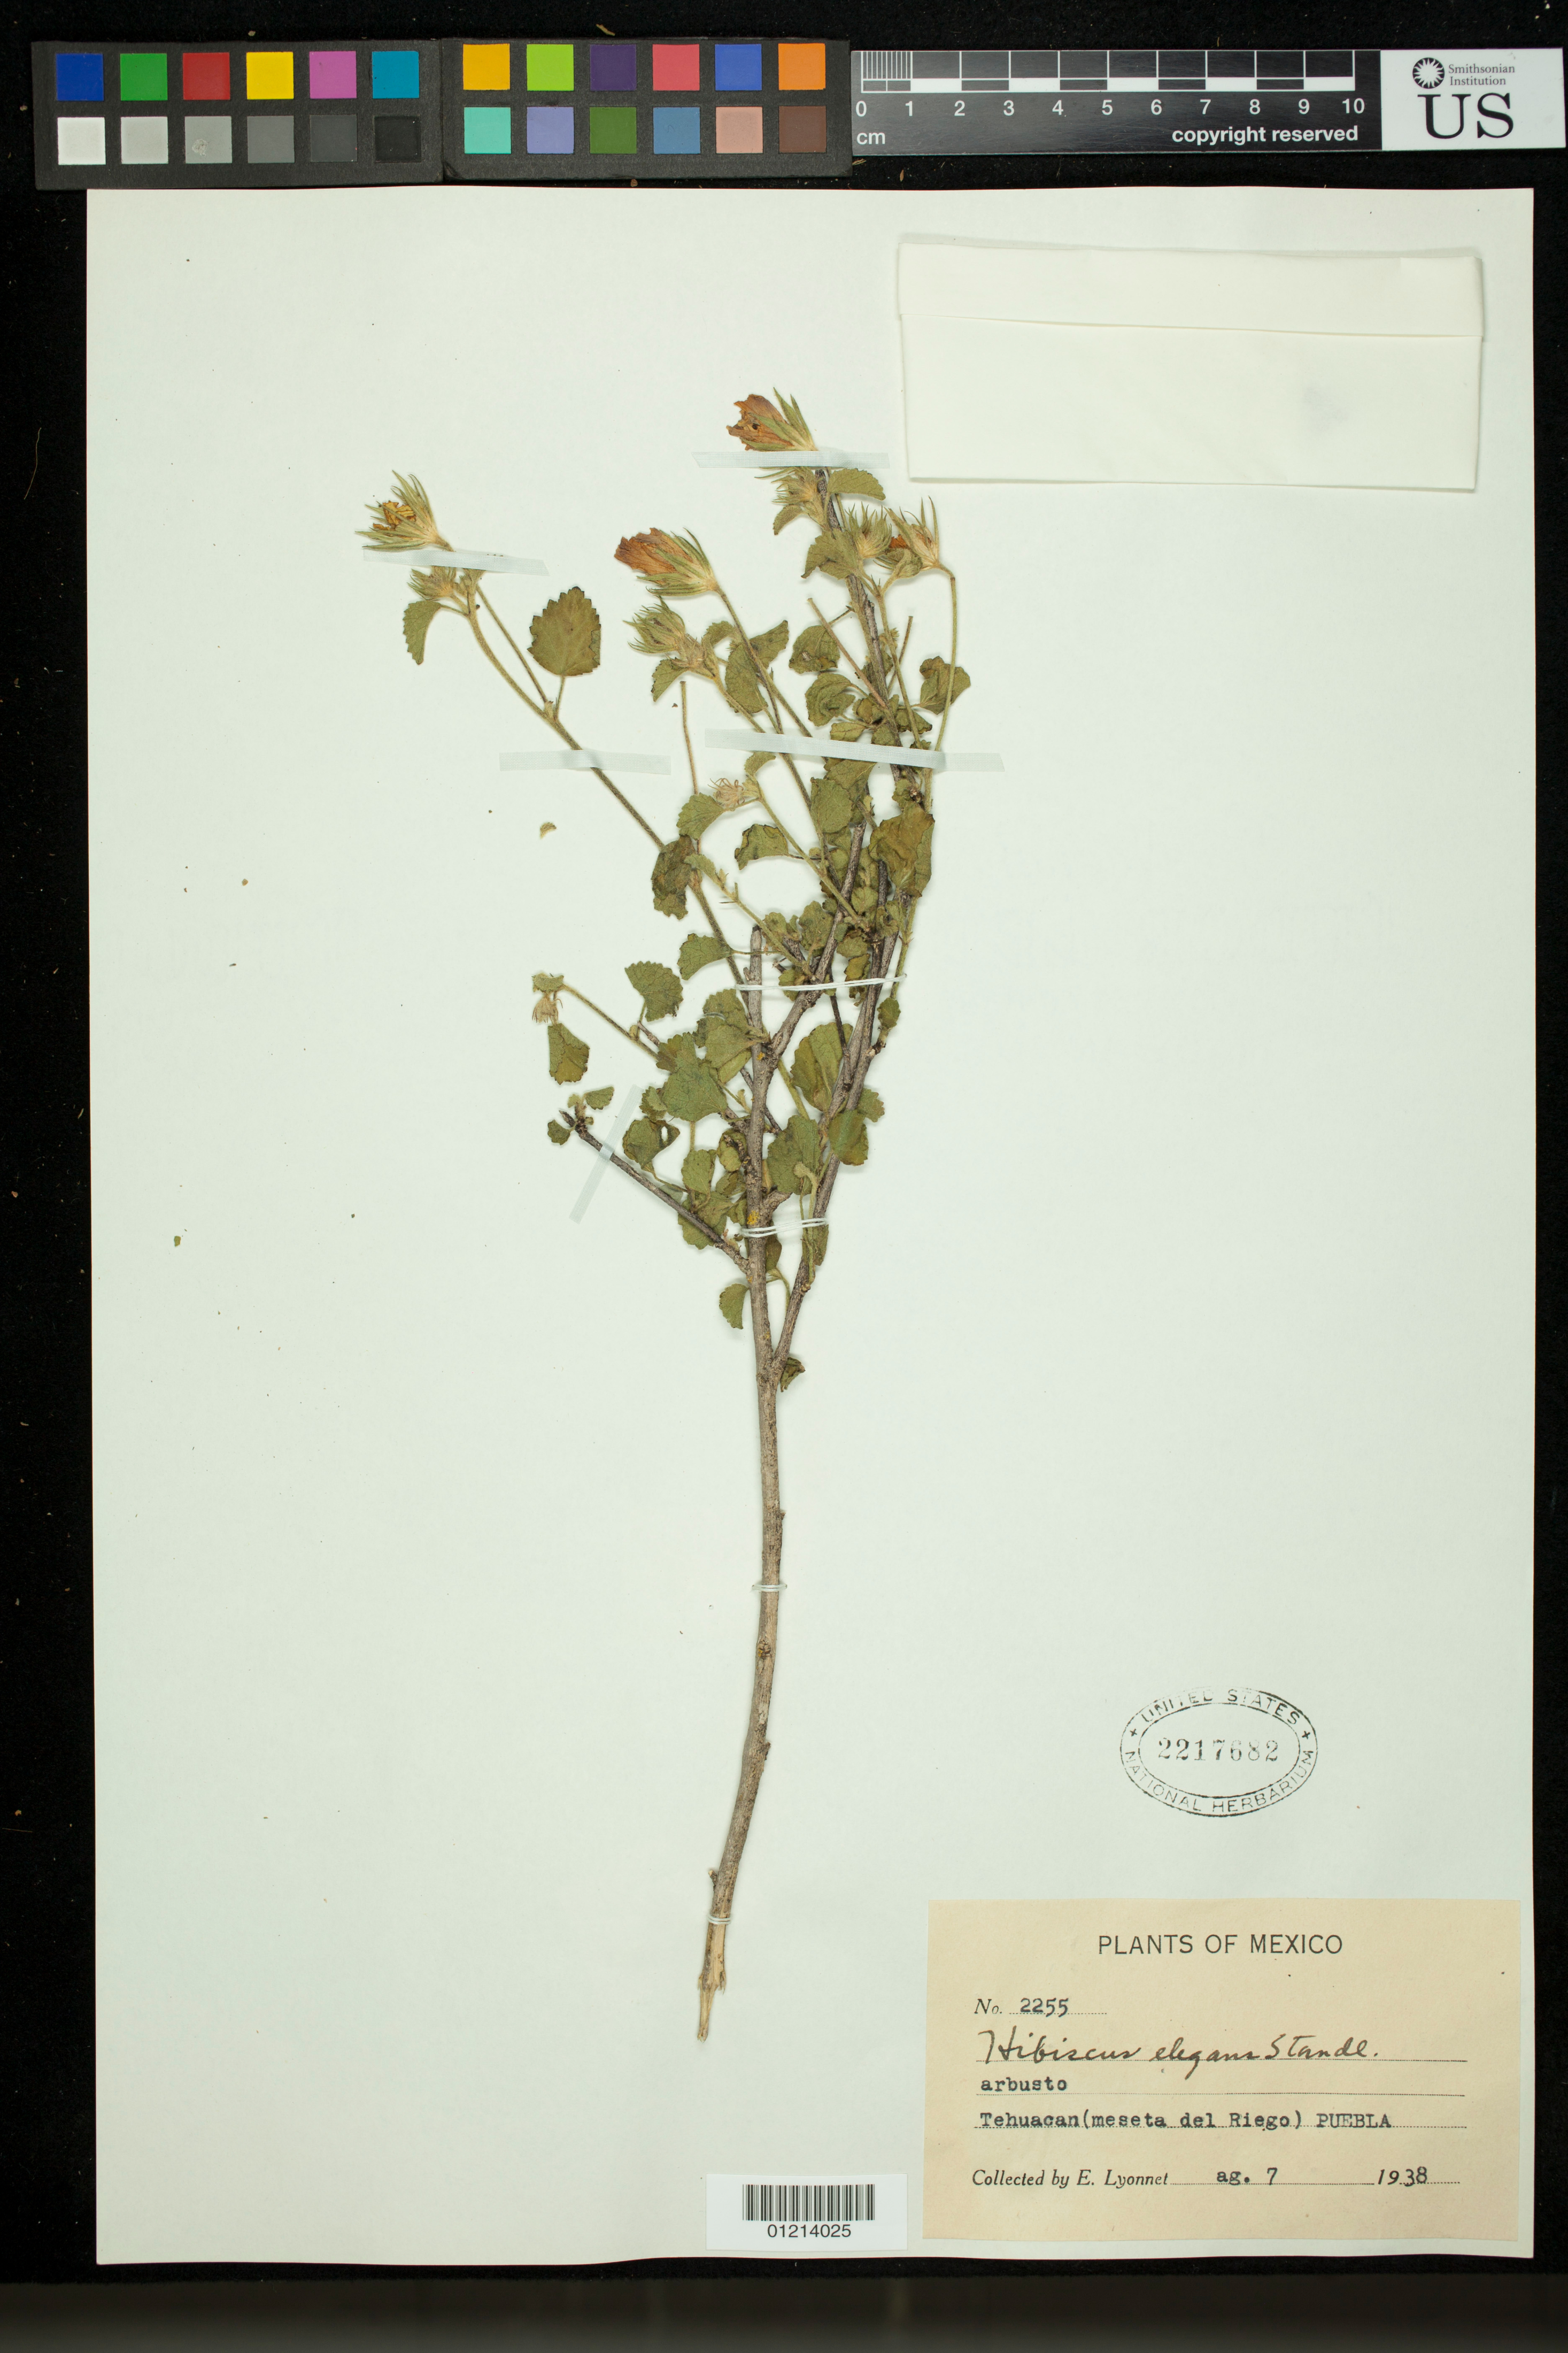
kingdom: Plantae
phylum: Tracheophyta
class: Magnoliopsida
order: Malvales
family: Malvaceae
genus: Hibiscus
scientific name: Hibiscus elegans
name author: Standl.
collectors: Bro. E. Lyonnet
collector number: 2255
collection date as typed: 08 Jul 1938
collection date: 1938-07-08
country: Mexico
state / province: Puebla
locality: Tehuacan (meseta del Riego), Puebla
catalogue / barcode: US 2217682